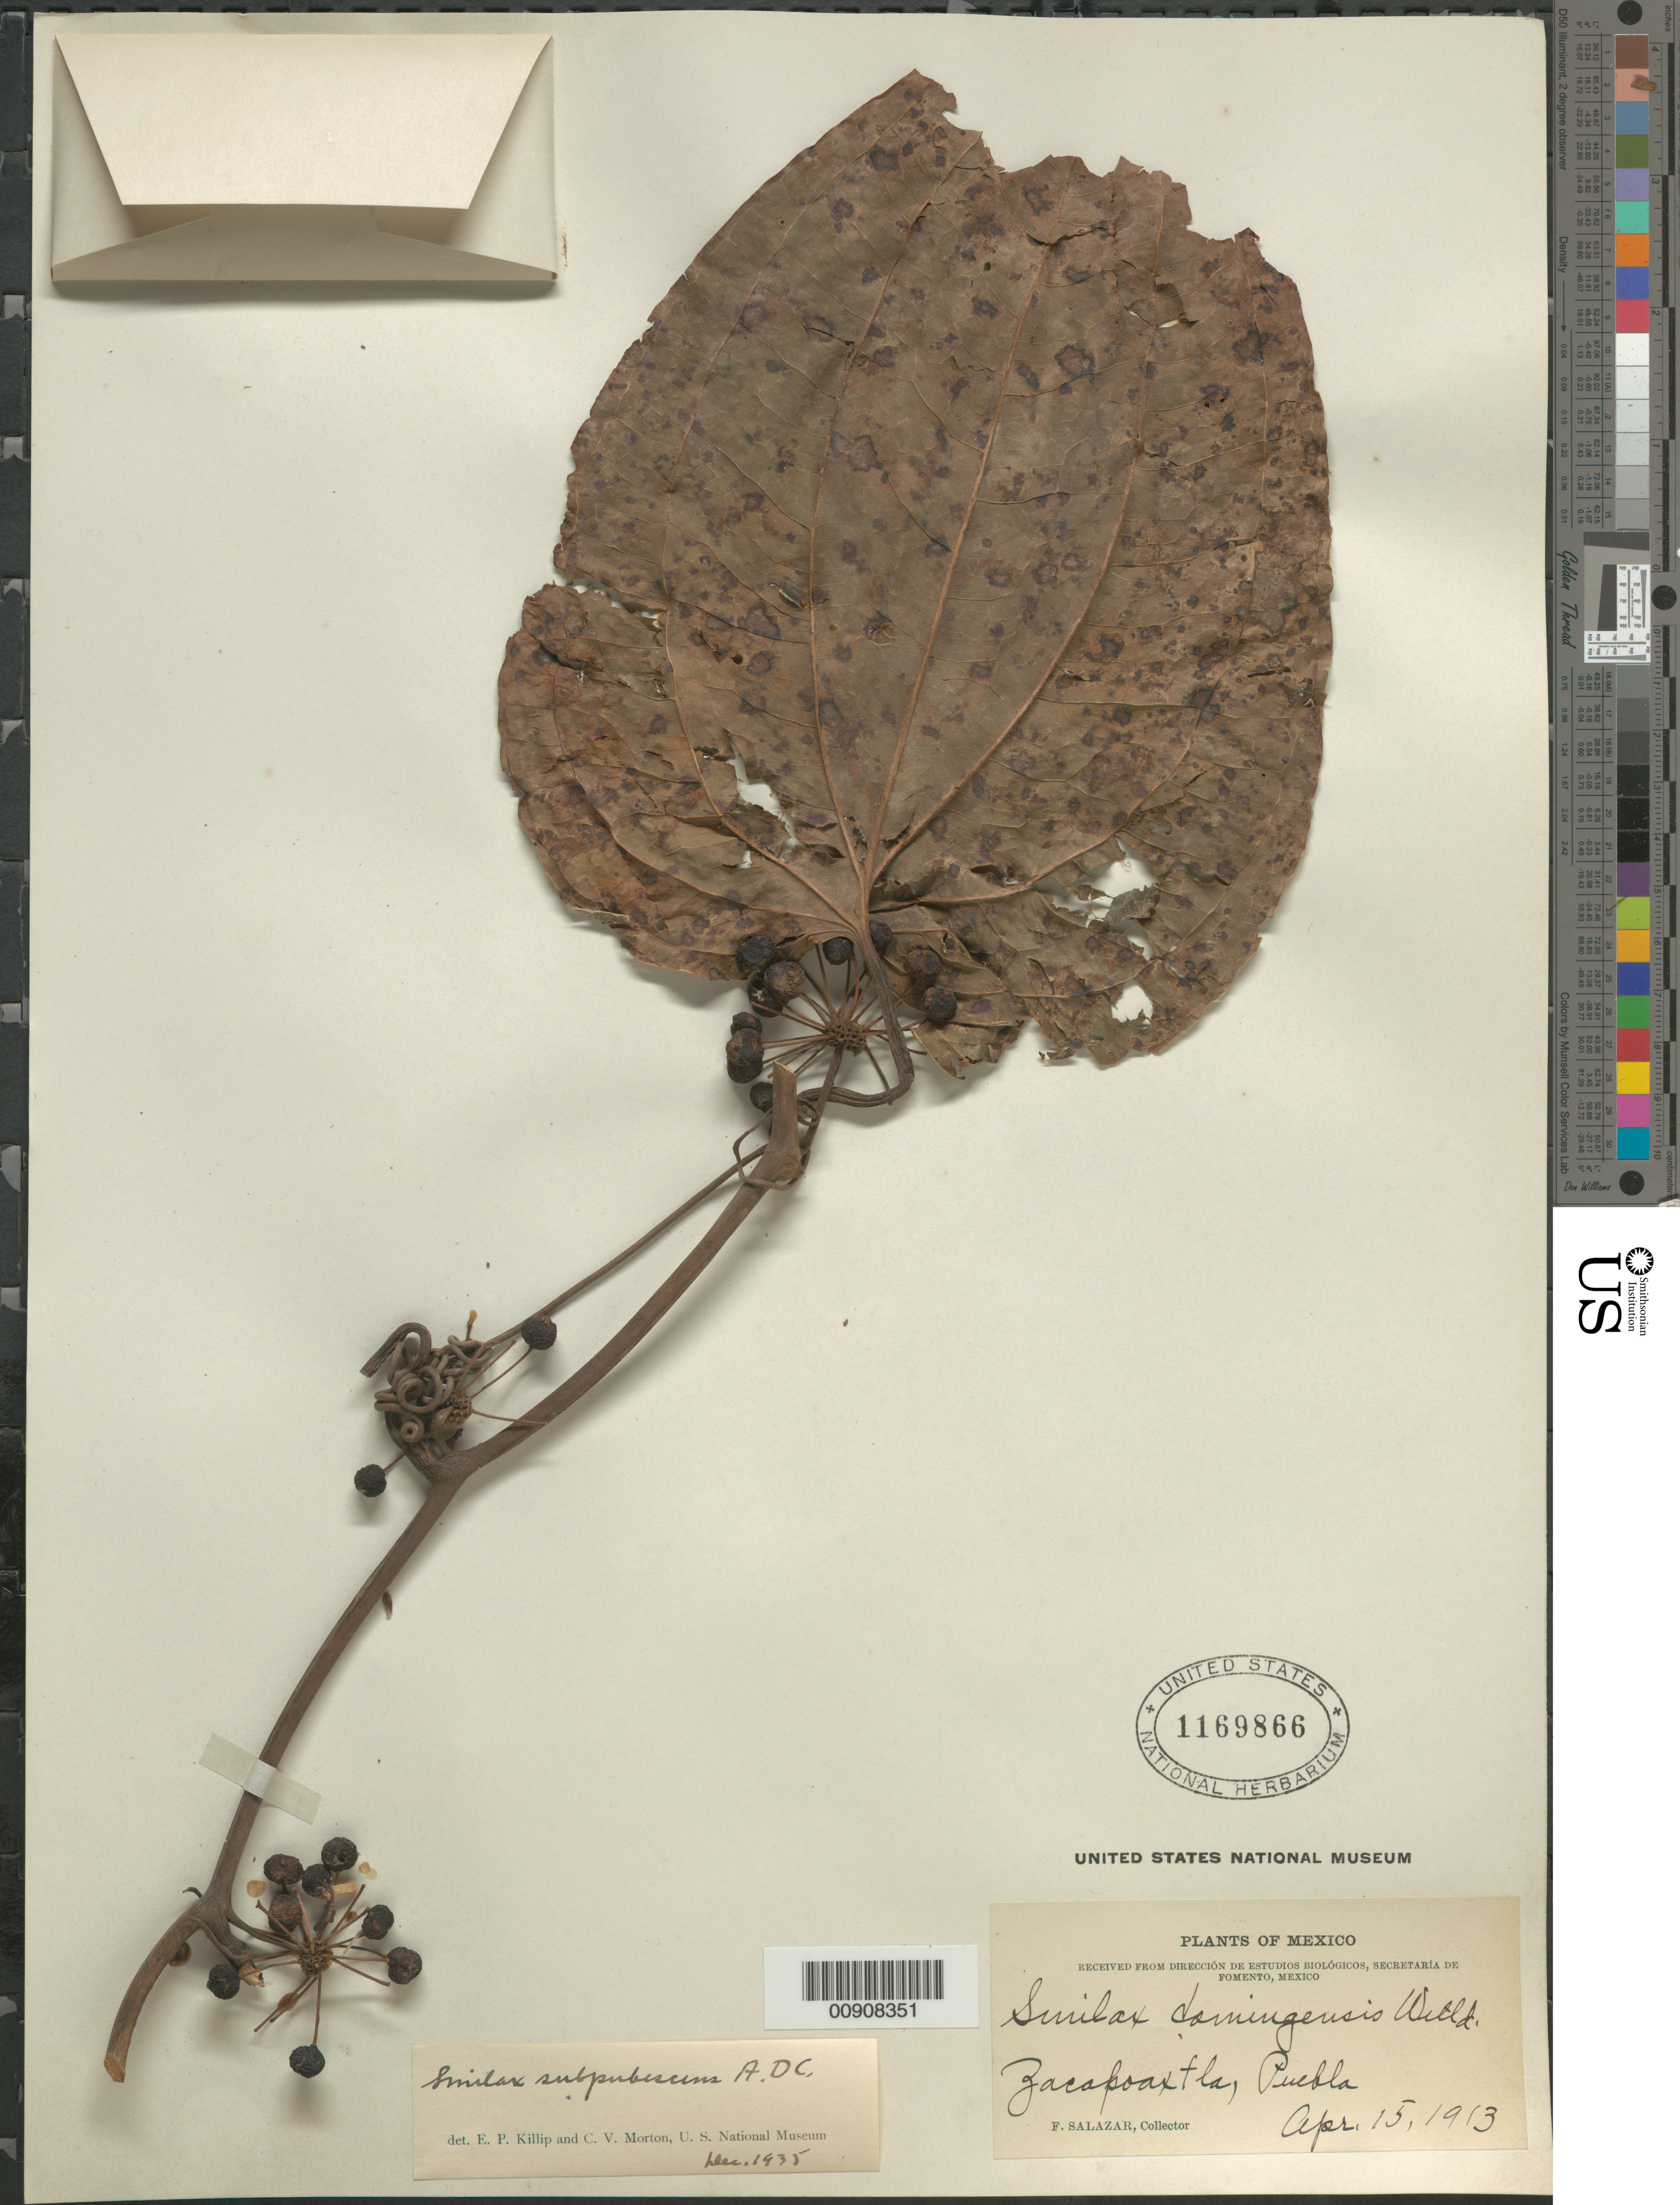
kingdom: Plantae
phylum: Tracheophyta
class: Liliopsida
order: Liliales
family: Smilacaceae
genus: Smilax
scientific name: Smilax subpubescens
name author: A. DC.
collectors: F. Salazar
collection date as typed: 15 Apr 1913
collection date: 1913-04-15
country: Mexico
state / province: Puebla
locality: Zacapoaxtla, Puebla.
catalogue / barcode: US 1169866